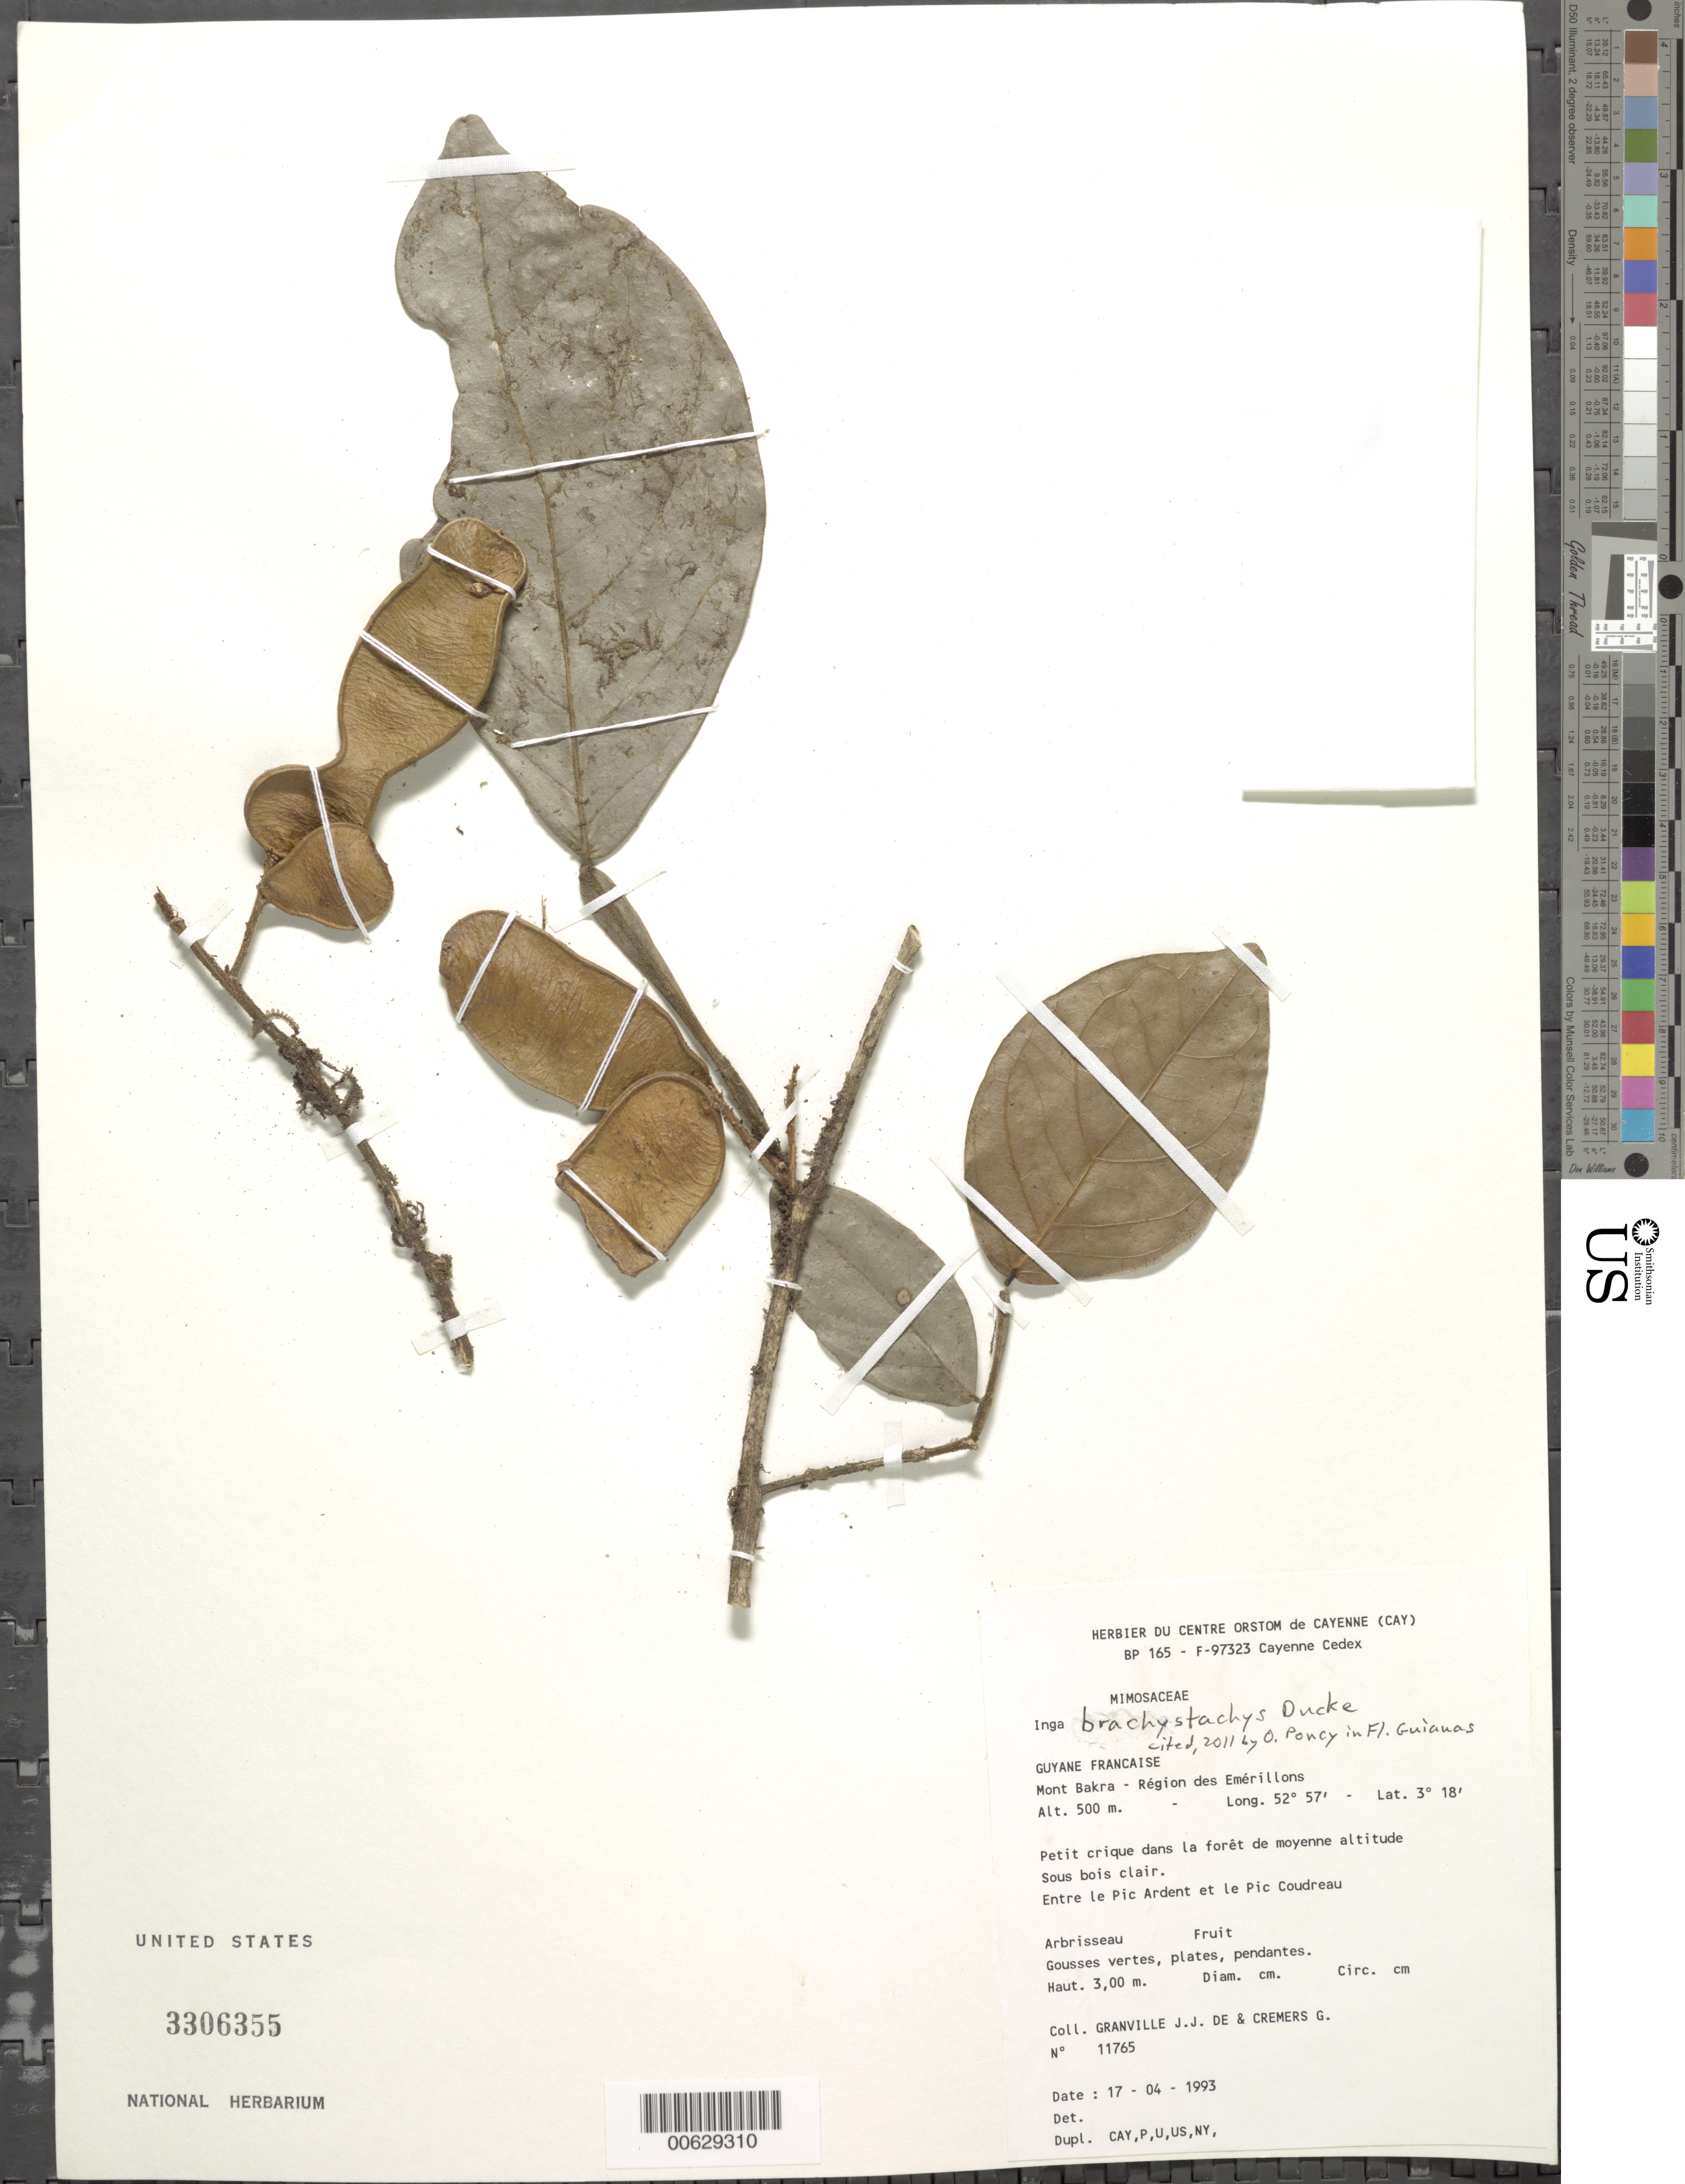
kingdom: Plantae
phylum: Tracheophyta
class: Magnoliopsida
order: Fabales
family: Fabaceae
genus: Inga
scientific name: Inga brachystachya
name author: Ducke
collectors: J.-J. de Granville & G. Cremers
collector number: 11765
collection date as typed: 17-Apr-93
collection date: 1993-04-17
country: French Guiana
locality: Mont Bakra, région des Emérillons. Entre le Pic Ardent et le Pic Coudreau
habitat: Petit crique dans la foret demoyenne altitude. Sous bois clair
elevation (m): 500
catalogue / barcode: US 3306355